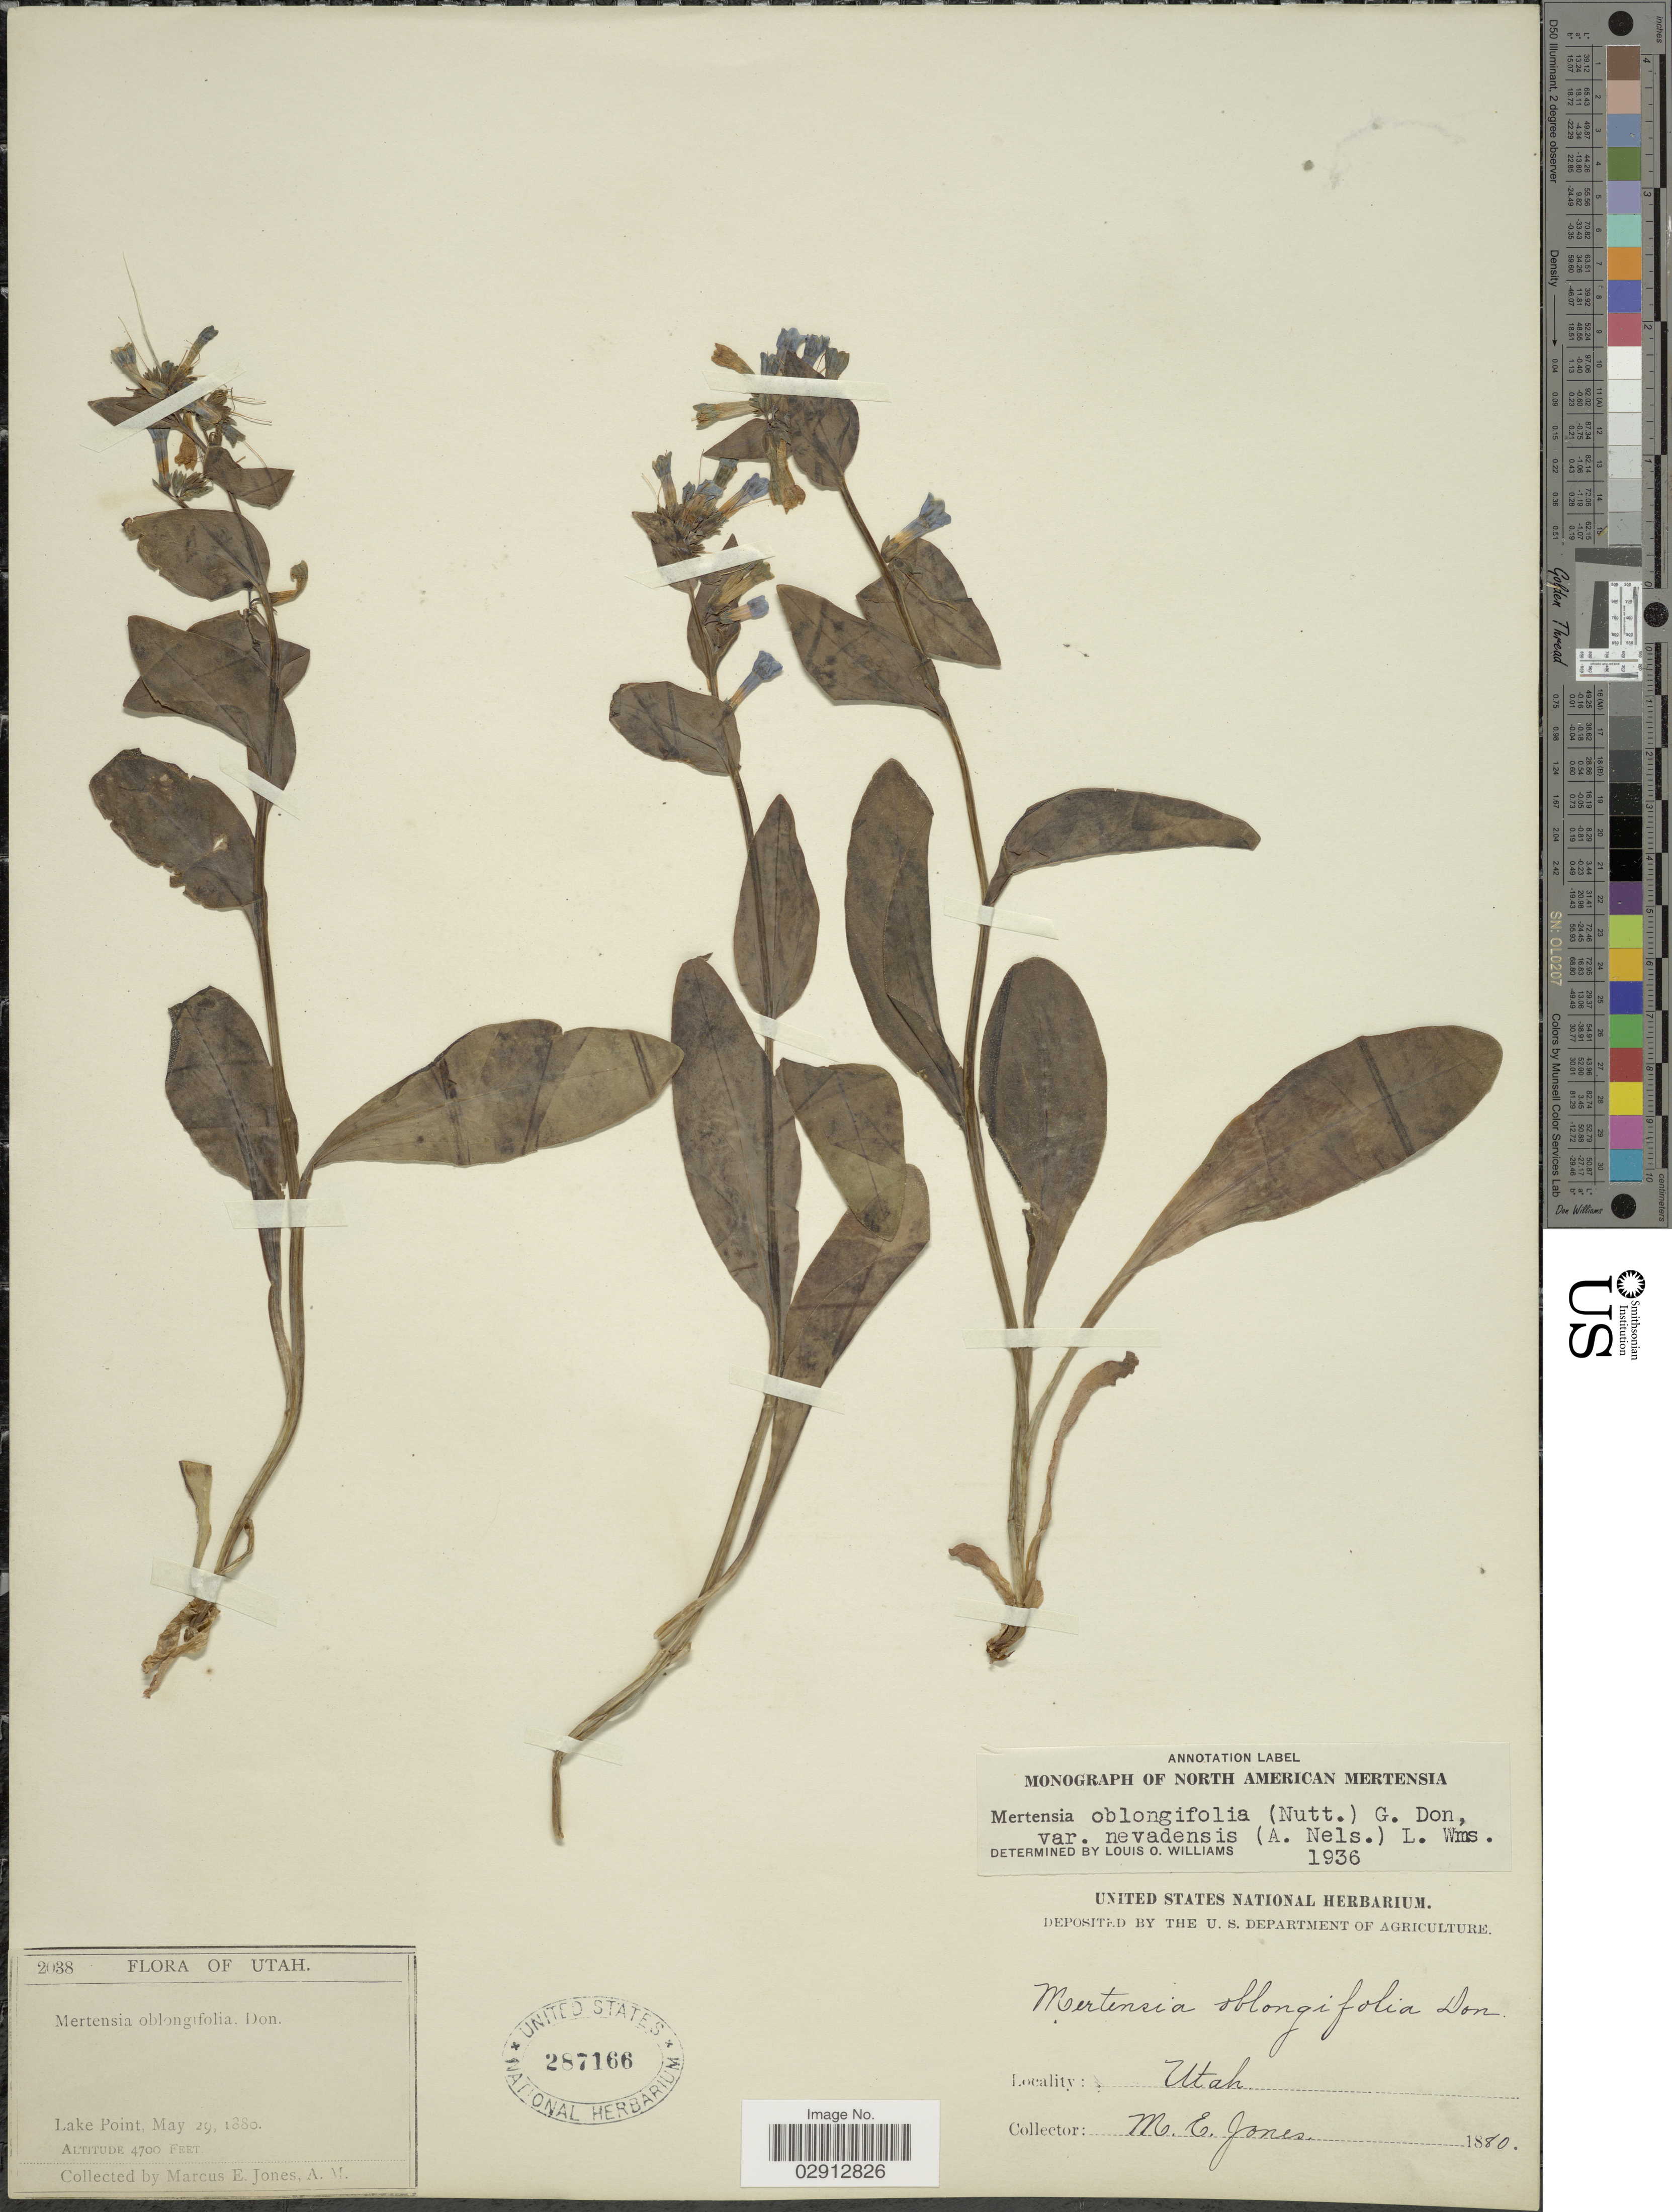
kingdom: Plantae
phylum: Tracheophyta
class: Magnoliopsida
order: Boraginales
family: Boraginaceae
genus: Mertensia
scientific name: Mertensia oblongifolia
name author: (Nutt.) G. Don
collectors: M. E. Jones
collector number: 2038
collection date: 1880-05-29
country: United States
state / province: Utah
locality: Lake Point.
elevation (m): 1433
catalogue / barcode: US 287166